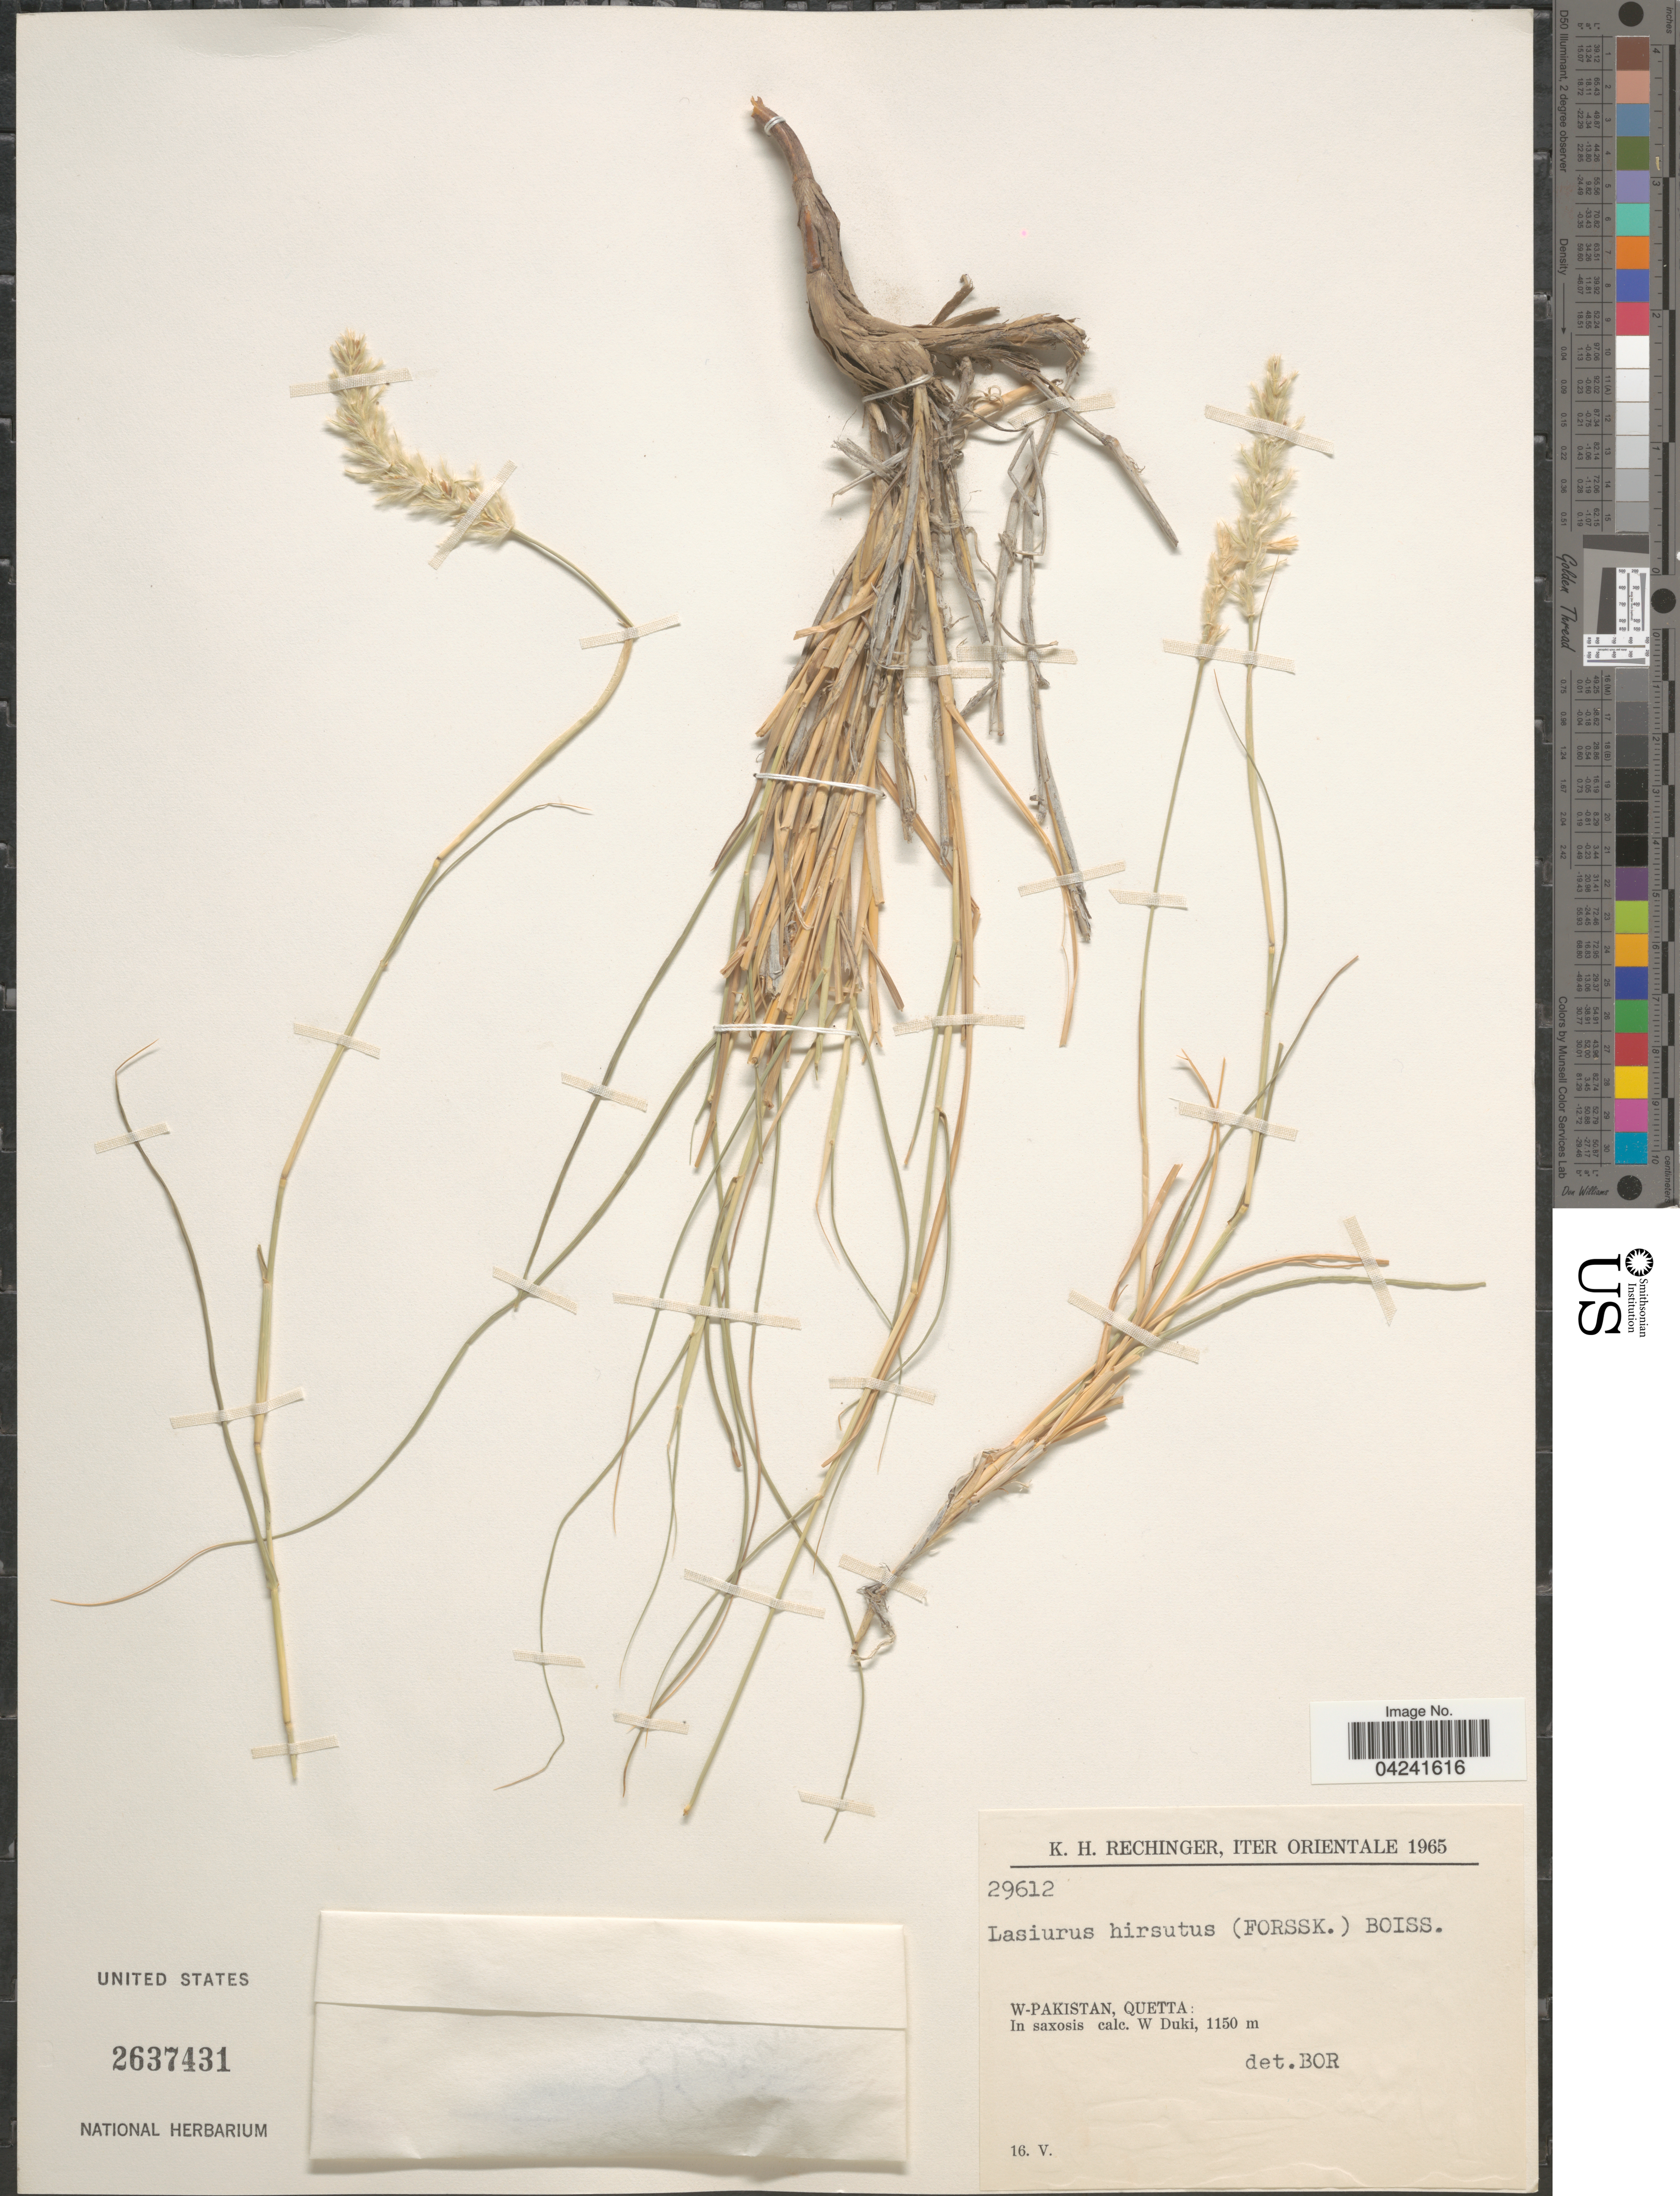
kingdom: Plantae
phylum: Tracheophyta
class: Liliopsida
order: Poales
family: Poaceae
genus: Lasiurus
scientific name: Lasiurus scindicus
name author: Henr.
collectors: K. H. Rechinger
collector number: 29612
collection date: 1965-05-16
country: Pakistan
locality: Iter Orientale 1965. W-Pakistan, Quetta: In saxosis calc. W. Duki.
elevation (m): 1150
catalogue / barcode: US 2637431